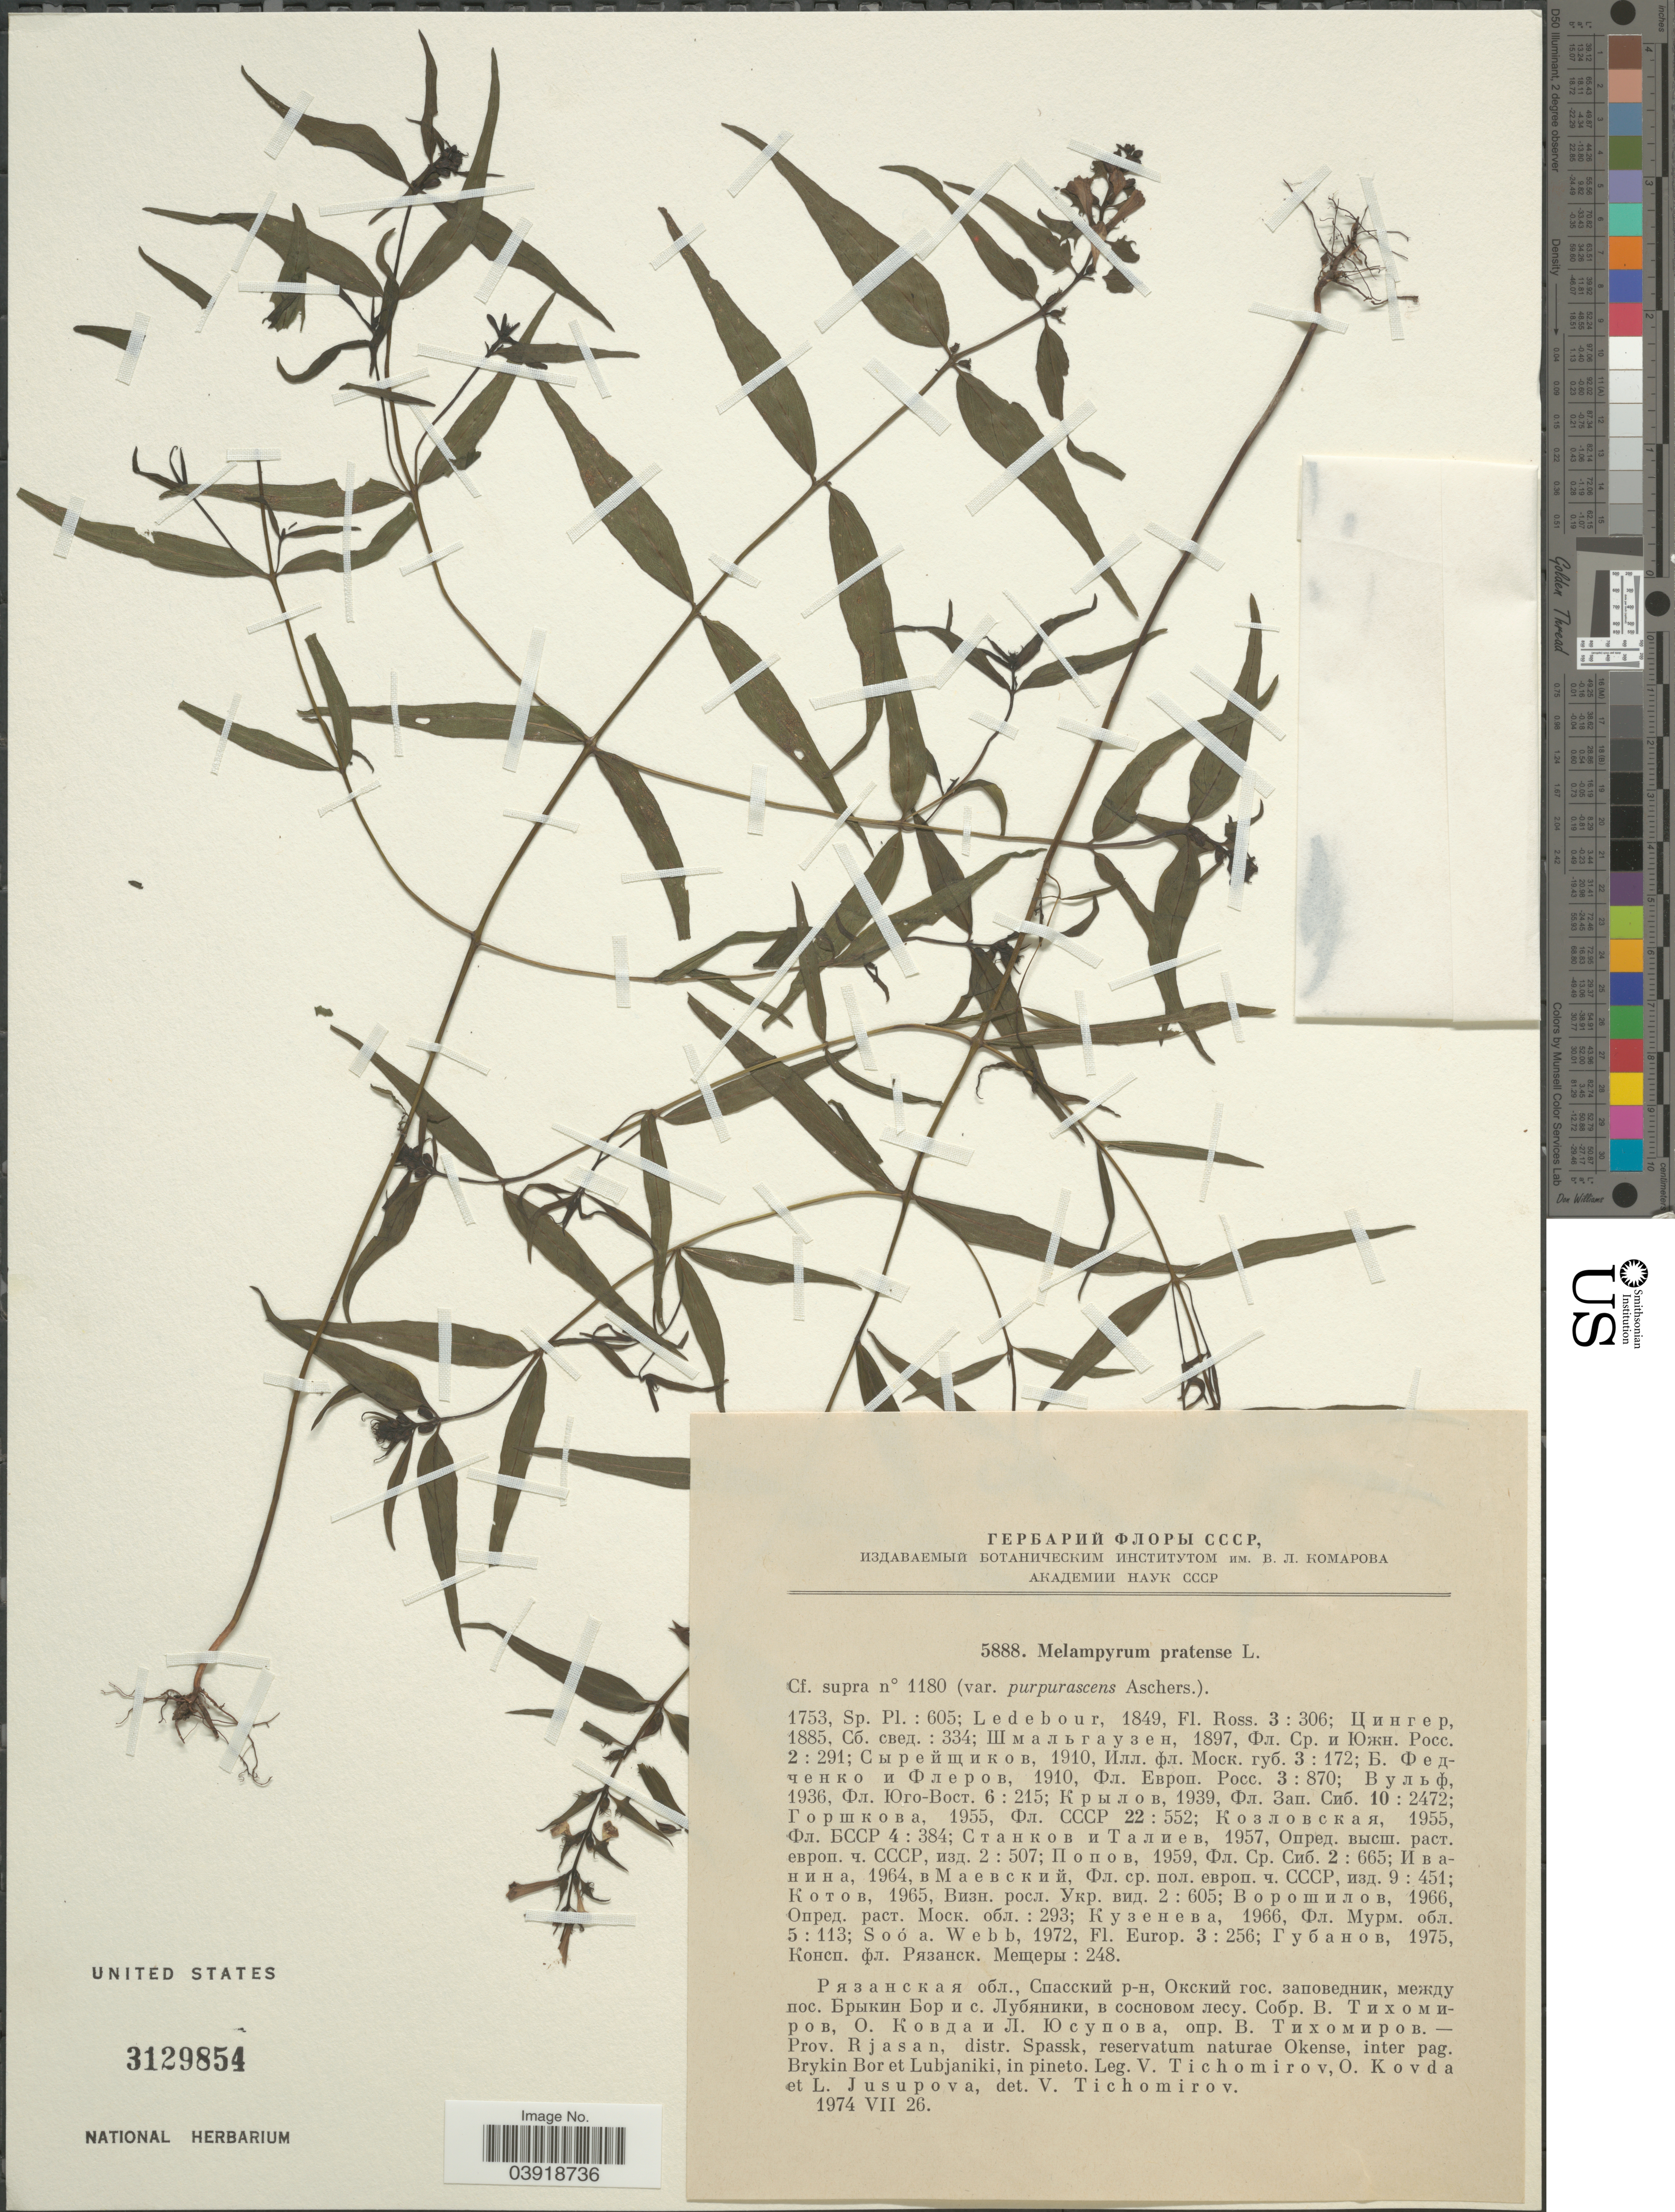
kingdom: Plantae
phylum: Tracheophyta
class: Magnoliopsida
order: Lamiales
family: Orobanchaceae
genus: Melampyrum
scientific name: Melampyrum pratense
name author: L.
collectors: V. Tichomirov, O. Kovda & L. Jusupova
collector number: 5888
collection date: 1974-07-26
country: Russian Federation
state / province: Ryazan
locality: Prov. Rjasan, distr. Spassk, reservatum naturae Okense, inter pag. Brykin Bor et Lubjaniki, in pineto.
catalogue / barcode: US 3129854